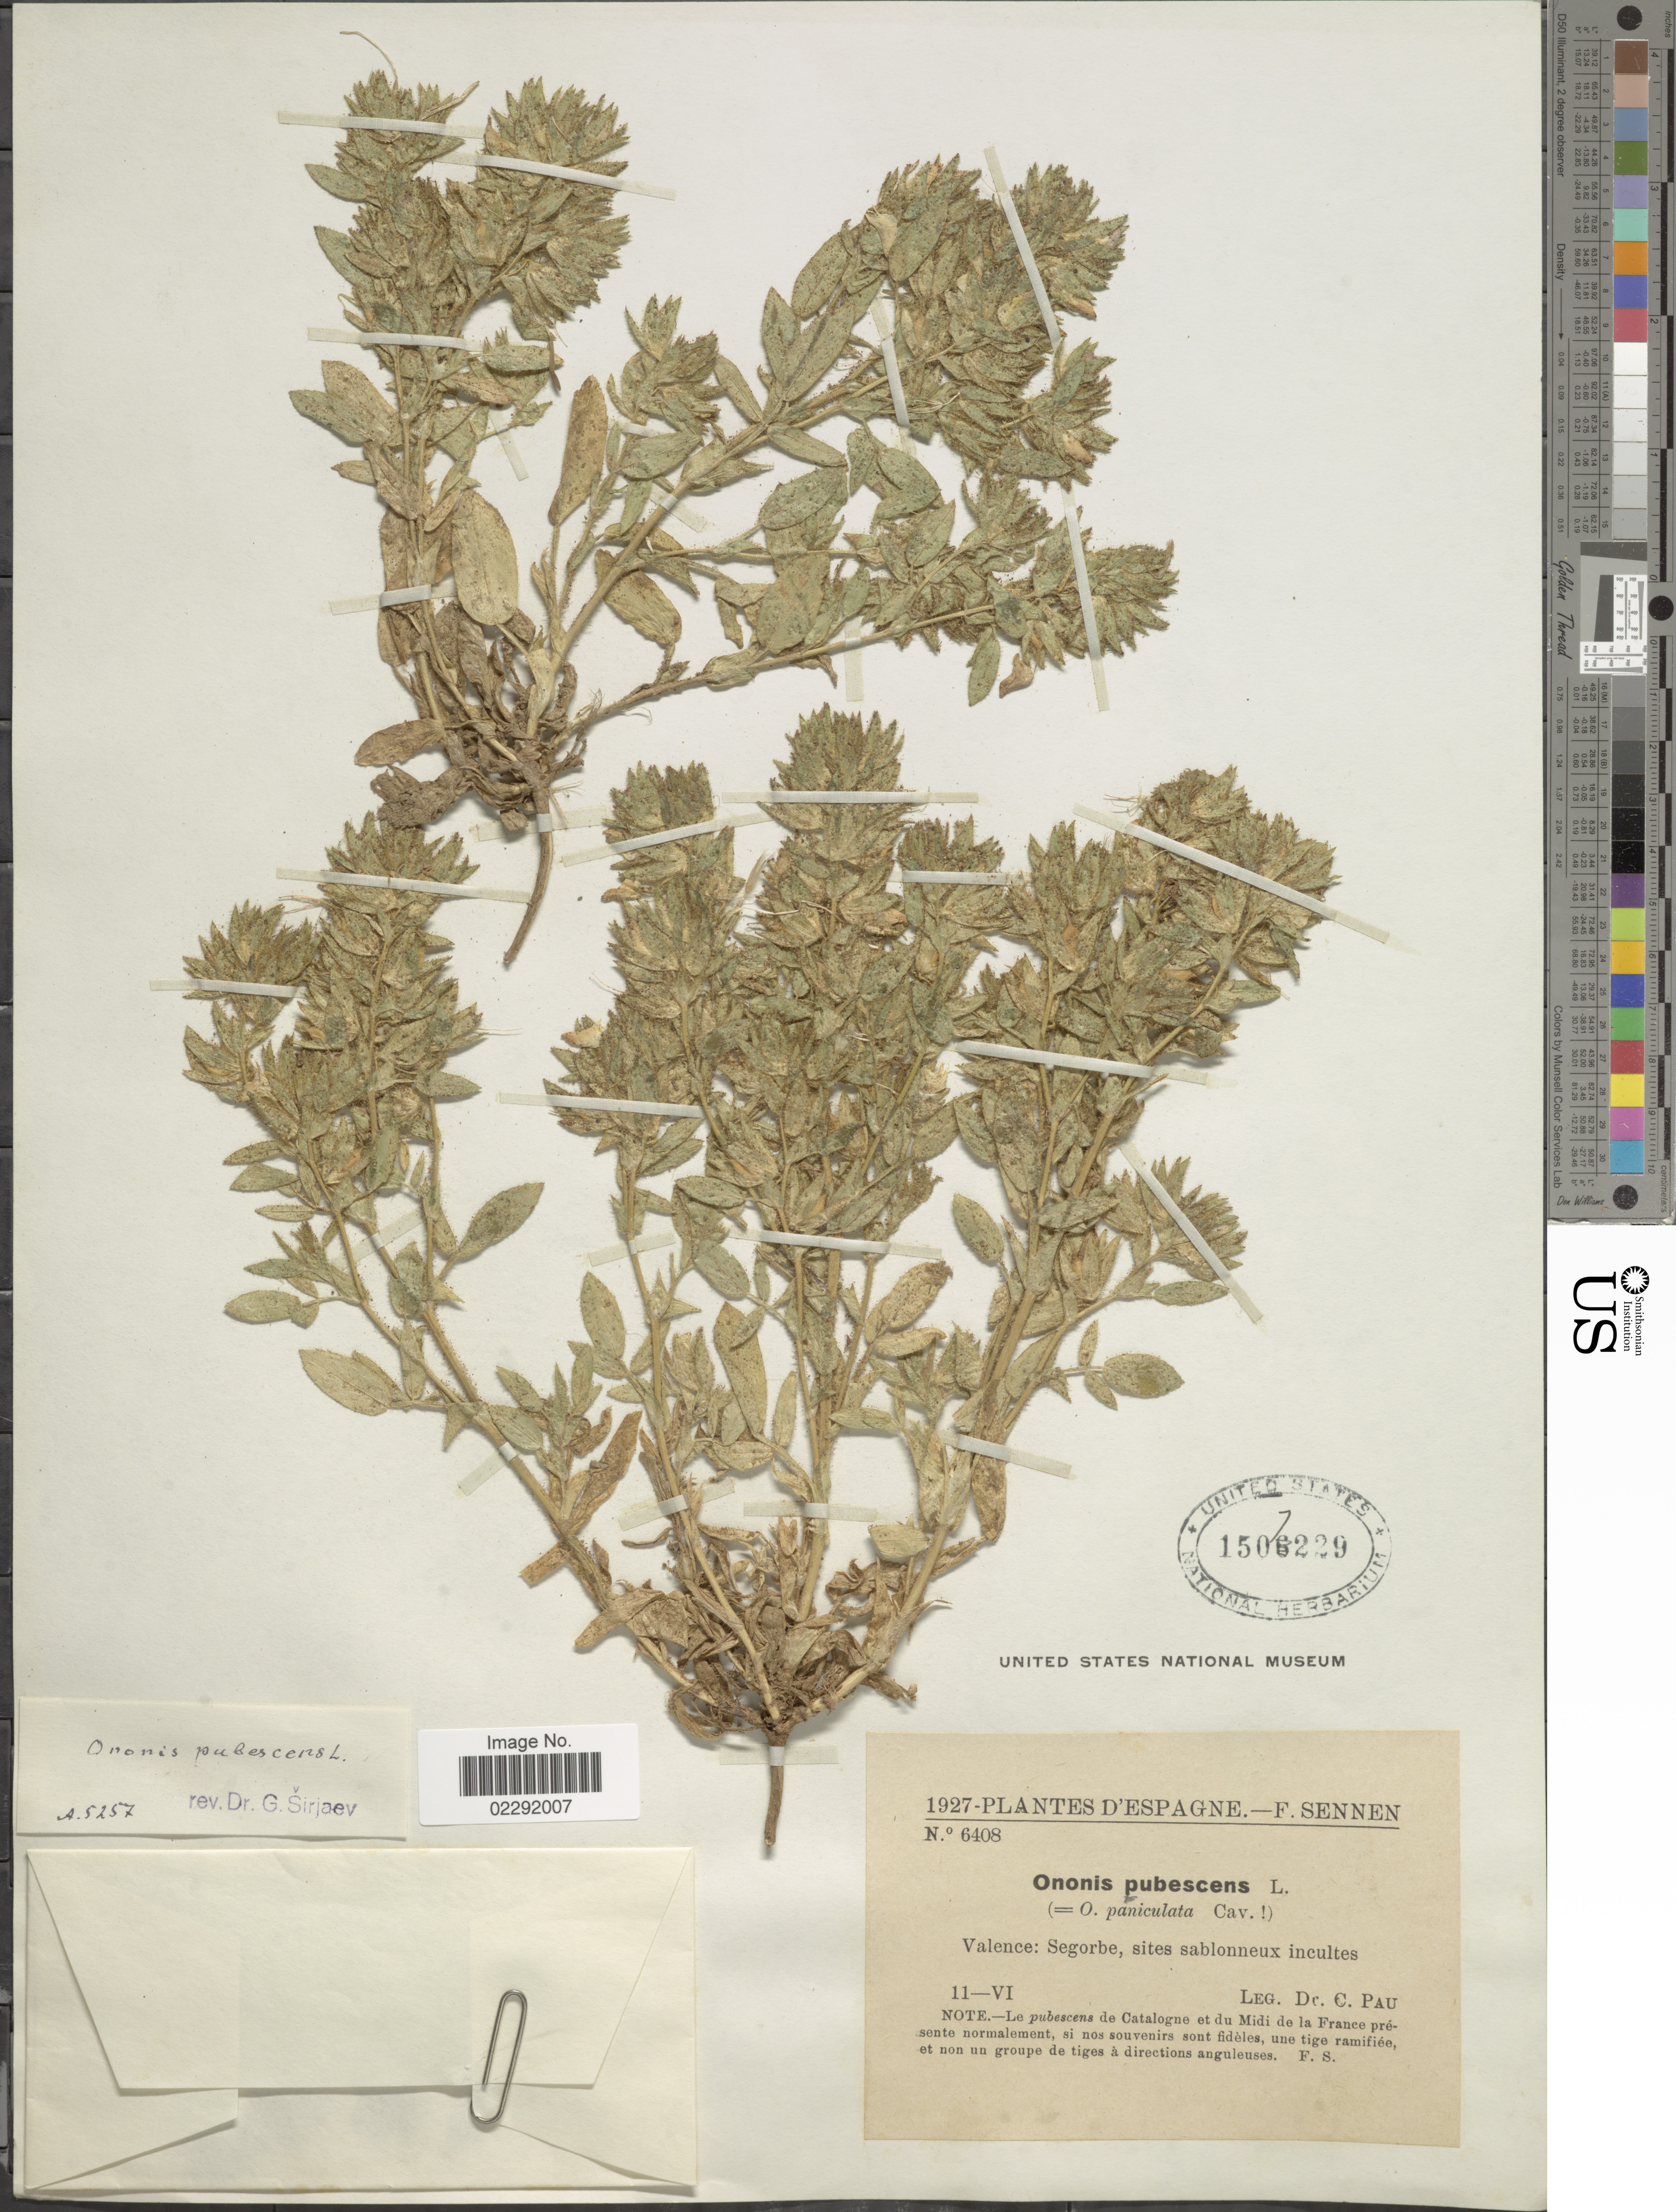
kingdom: Plantae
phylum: Tracheophyta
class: Magnoliopsida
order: Fabales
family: Fabaceae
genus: Ononis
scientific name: Ononis pubescens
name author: L.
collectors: C. Pau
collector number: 6408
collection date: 1927-06-11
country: Spain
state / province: Valenciana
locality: D'Espagne, Valence: Segorbe, sites sablonneux incultes.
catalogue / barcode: US 1507229